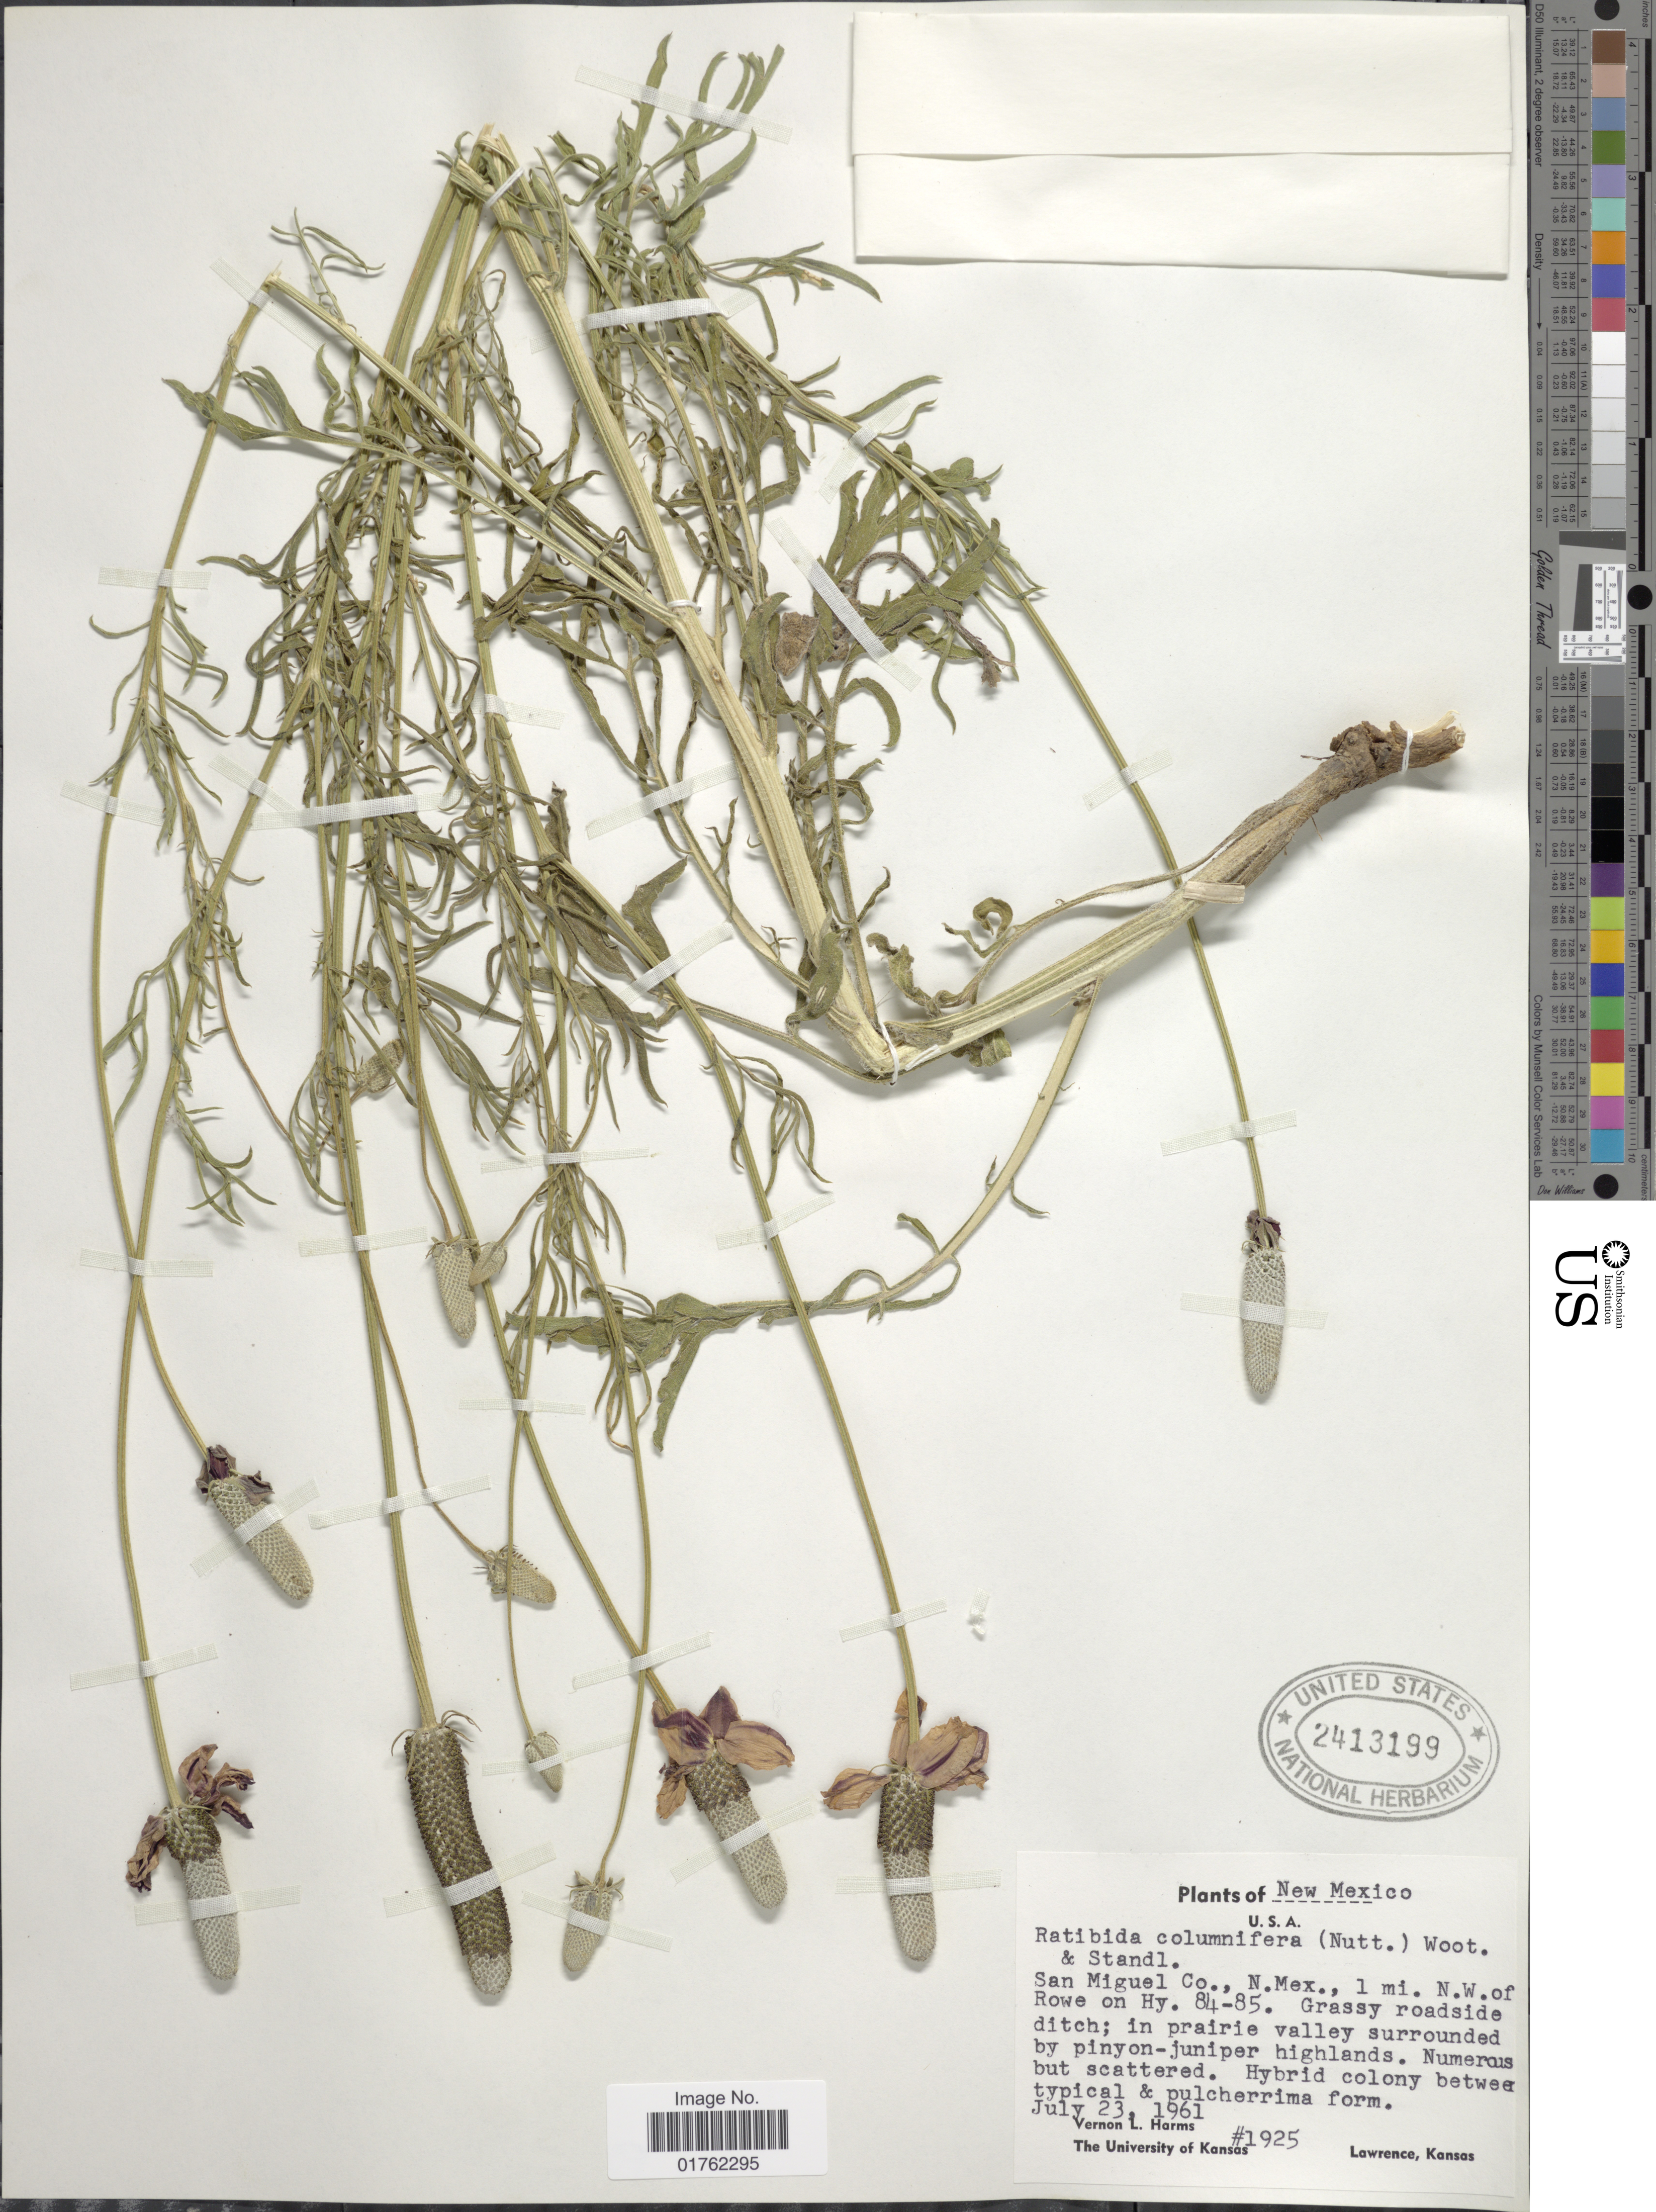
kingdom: Plantae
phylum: Tracheophyta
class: Magnoliopsida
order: Asterales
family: Asteraceae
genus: Ratibida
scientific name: Ratibida columnaris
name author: (Pursh) D. Don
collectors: V. Harms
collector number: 1925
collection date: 1961-07-23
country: United States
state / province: New Mexico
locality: San Miguel Co., N. Mex., 1 mi. N.W. of Rowe on Hy. 84-85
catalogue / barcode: US 2413199